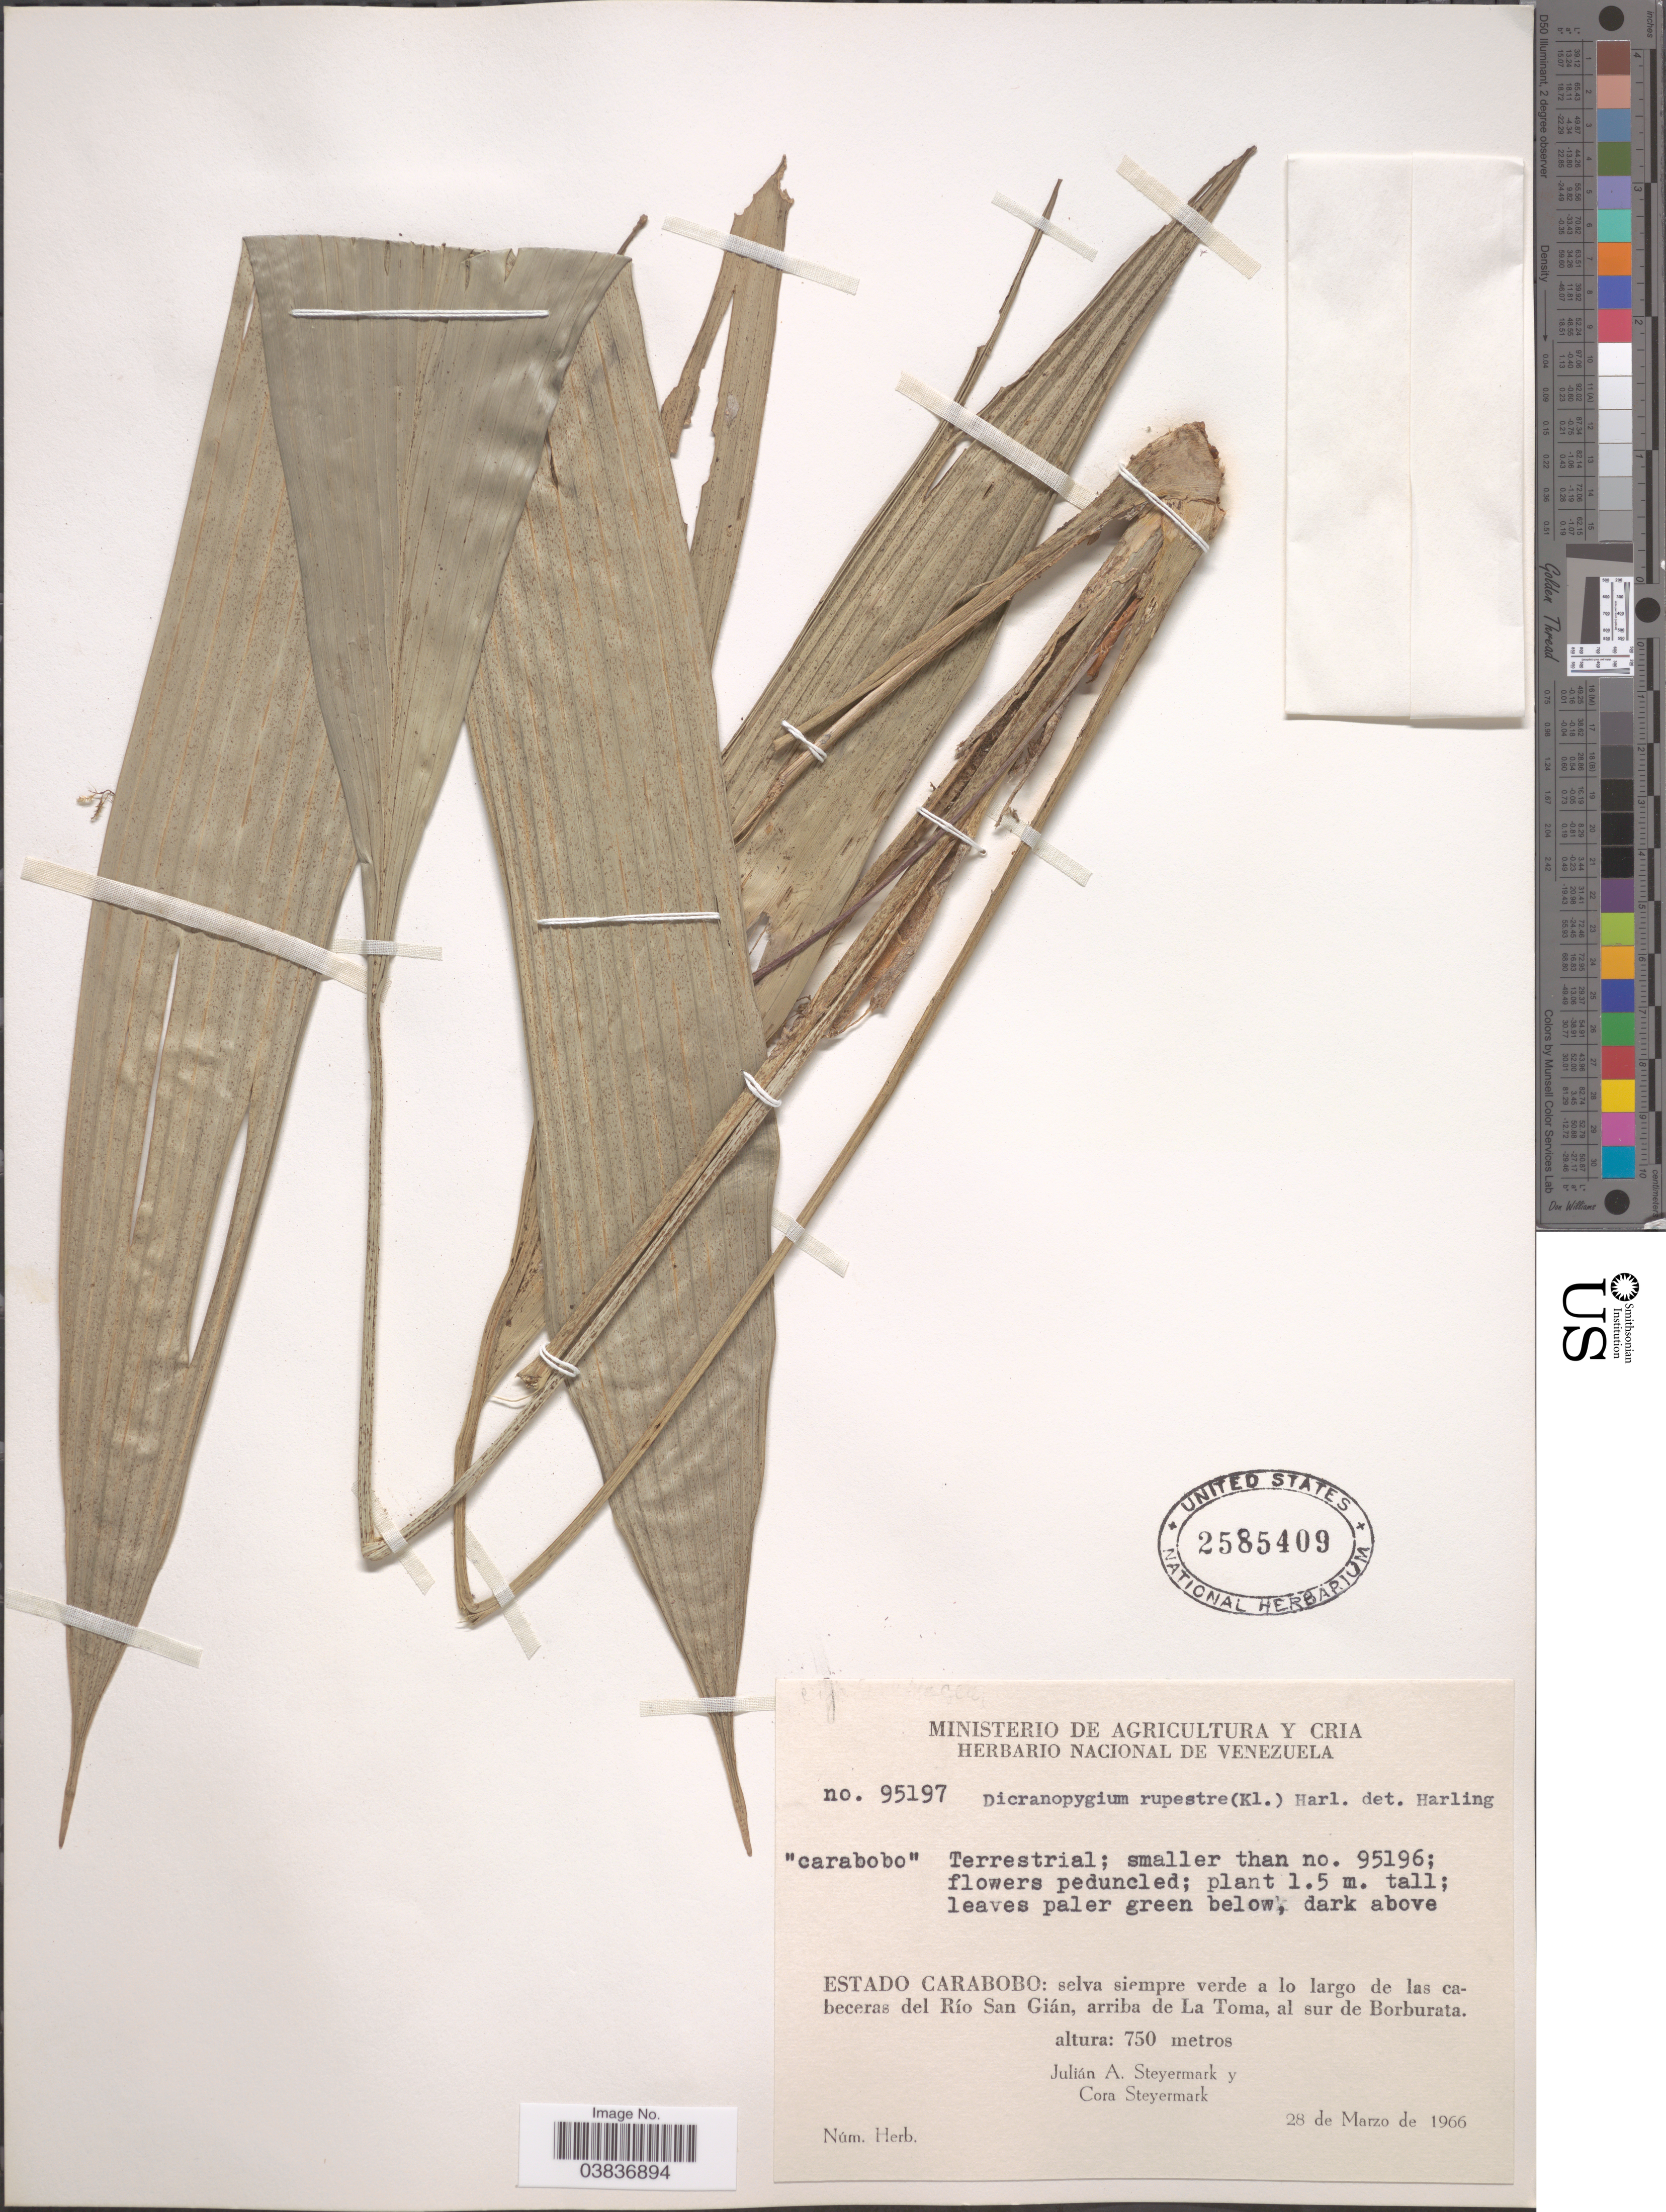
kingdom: Plantae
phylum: Tracheophyta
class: Liliopsida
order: Pandanales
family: Cyclanthaceae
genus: Dicranopygium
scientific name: Dicranopygium rupestre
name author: (Klotzsch) Harling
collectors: J. Steyermark & C. Steyermark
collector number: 95197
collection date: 1966-03-28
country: Venezuela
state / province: Carabobo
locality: Selva siempre verde a lo largo de las cabeceras del Río San Gián, arriba de La Toma, al sur de Borburata.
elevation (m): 750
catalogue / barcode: US 2585409